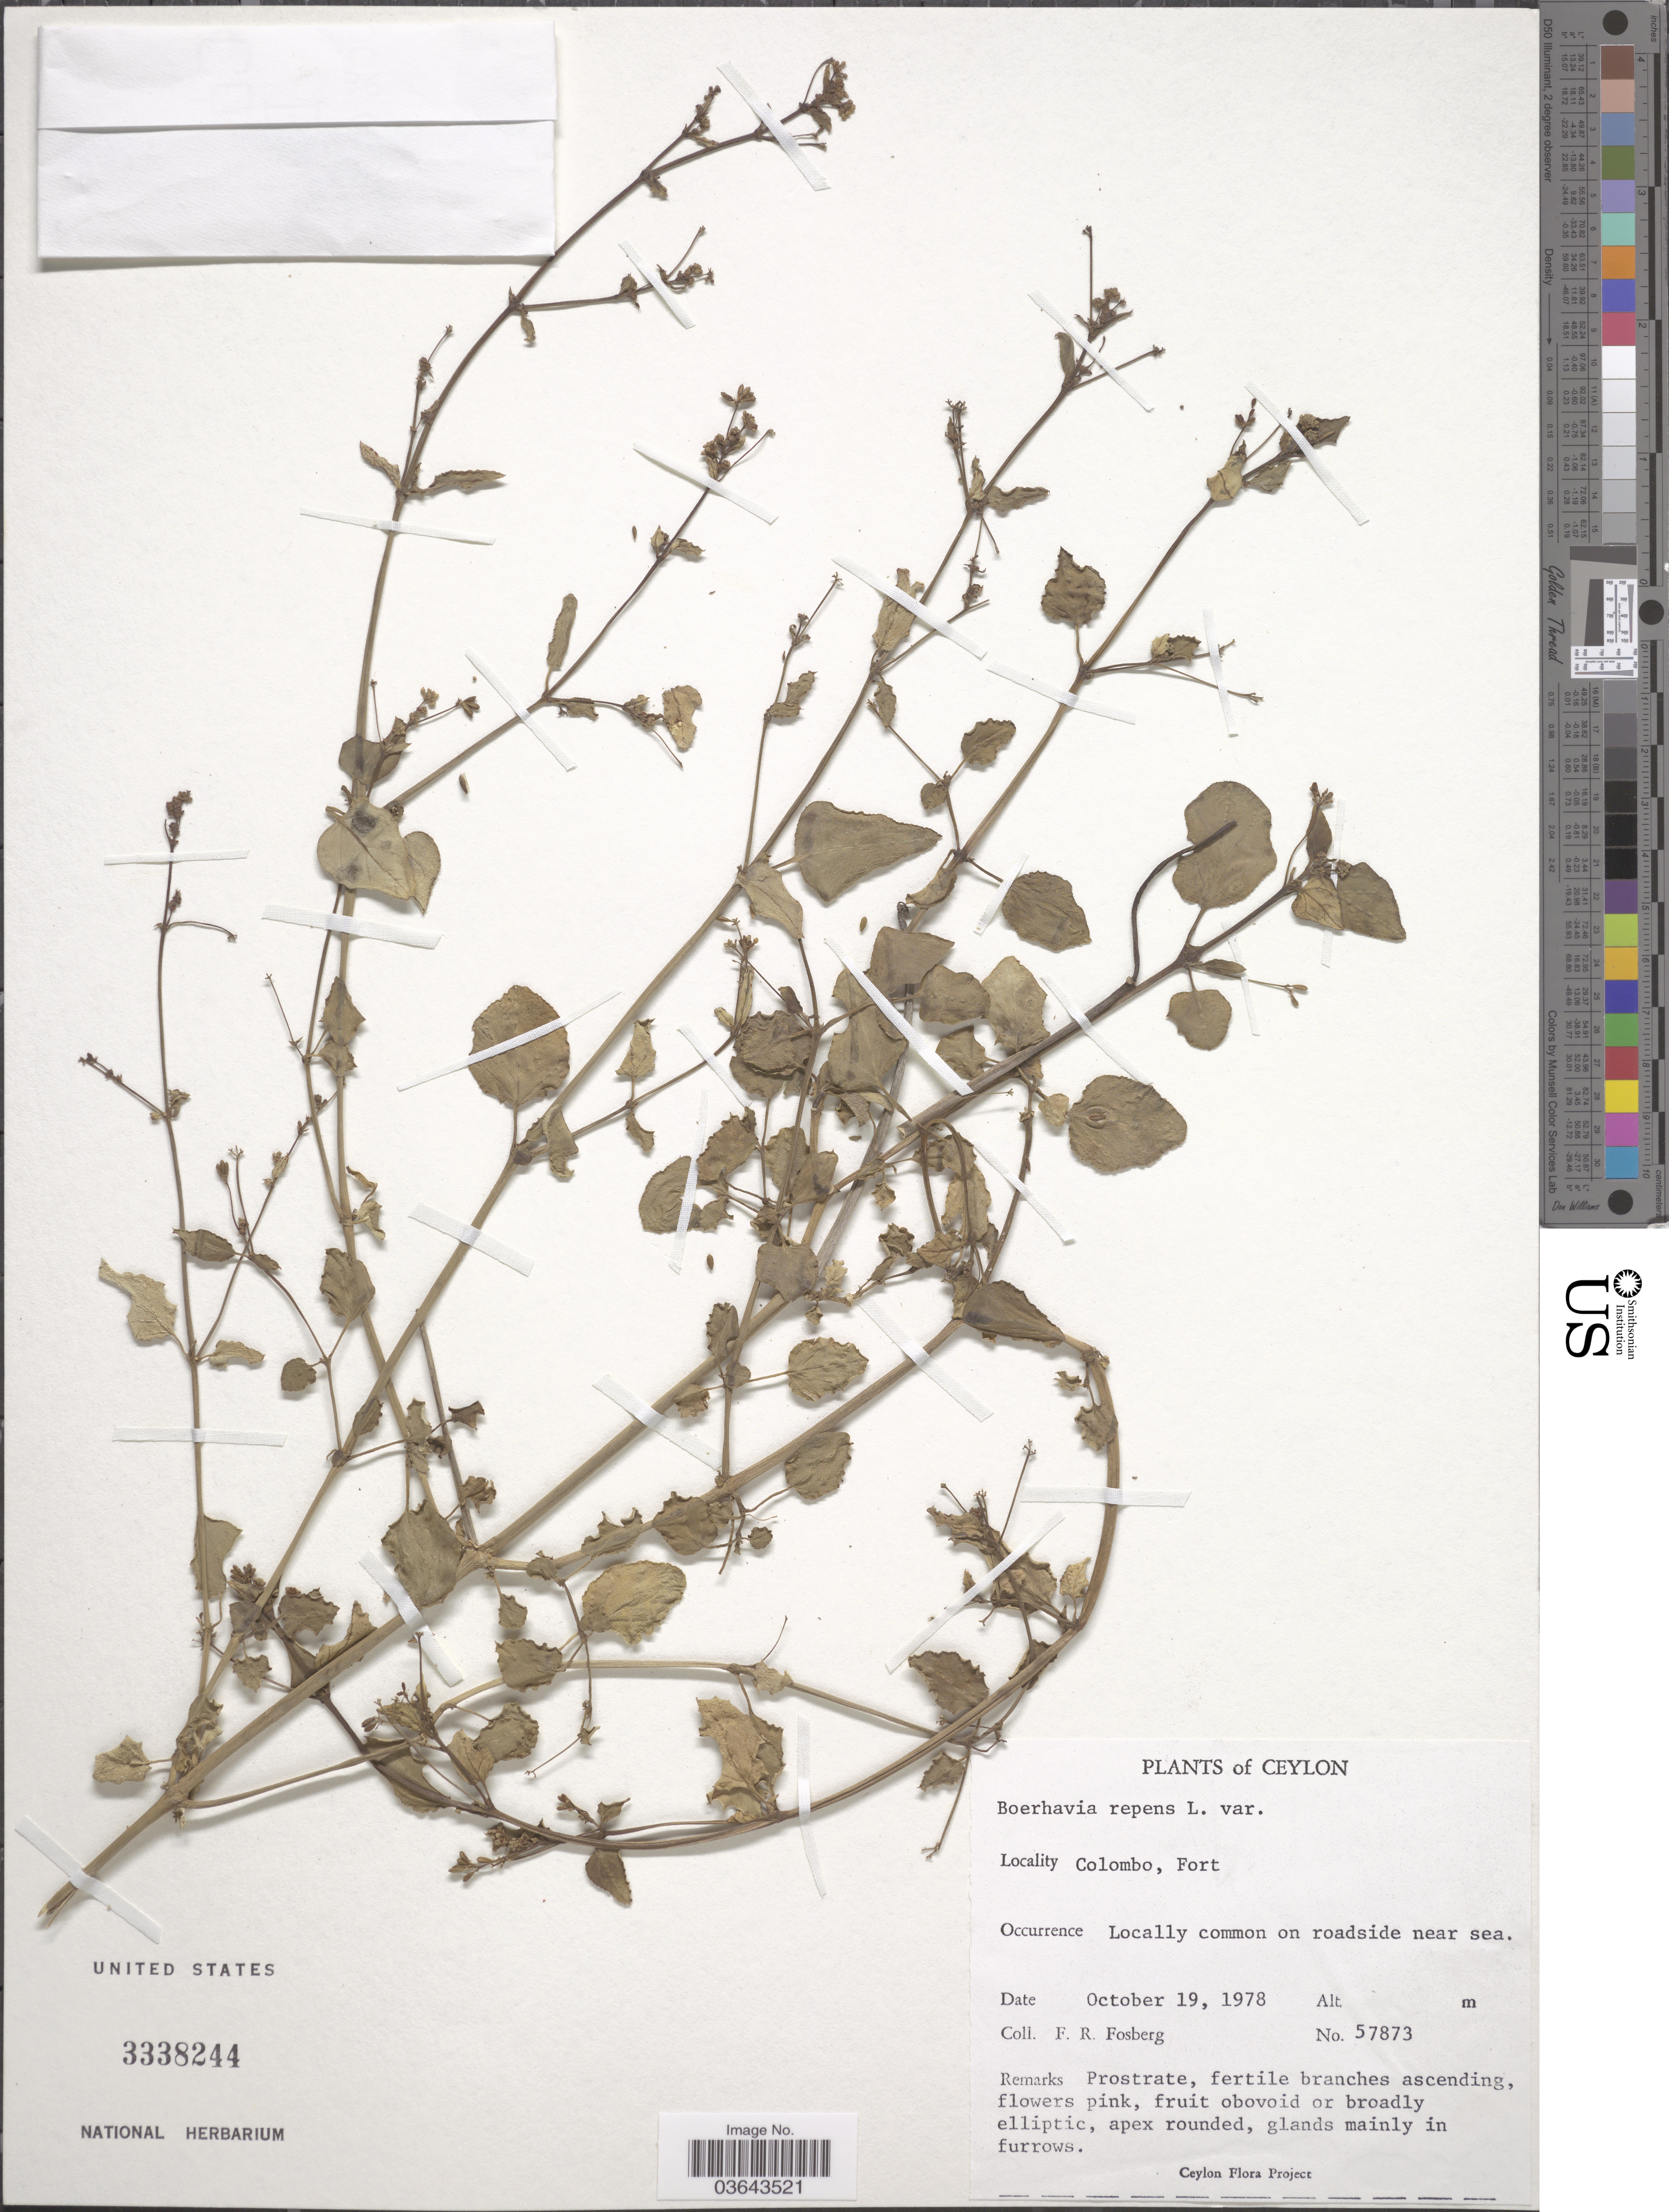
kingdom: Plantae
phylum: Tracheophyta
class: Magnoliopsida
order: Caryophyllales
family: Nyctaginaceae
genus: Boerhavia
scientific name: Boerhavia repens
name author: L.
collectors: F. R. Fosberg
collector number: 57873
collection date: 1978-10-19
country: Sri Lanka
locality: Ceylon. Colombo, Fort. On roadside near sea.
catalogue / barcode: US 3338244